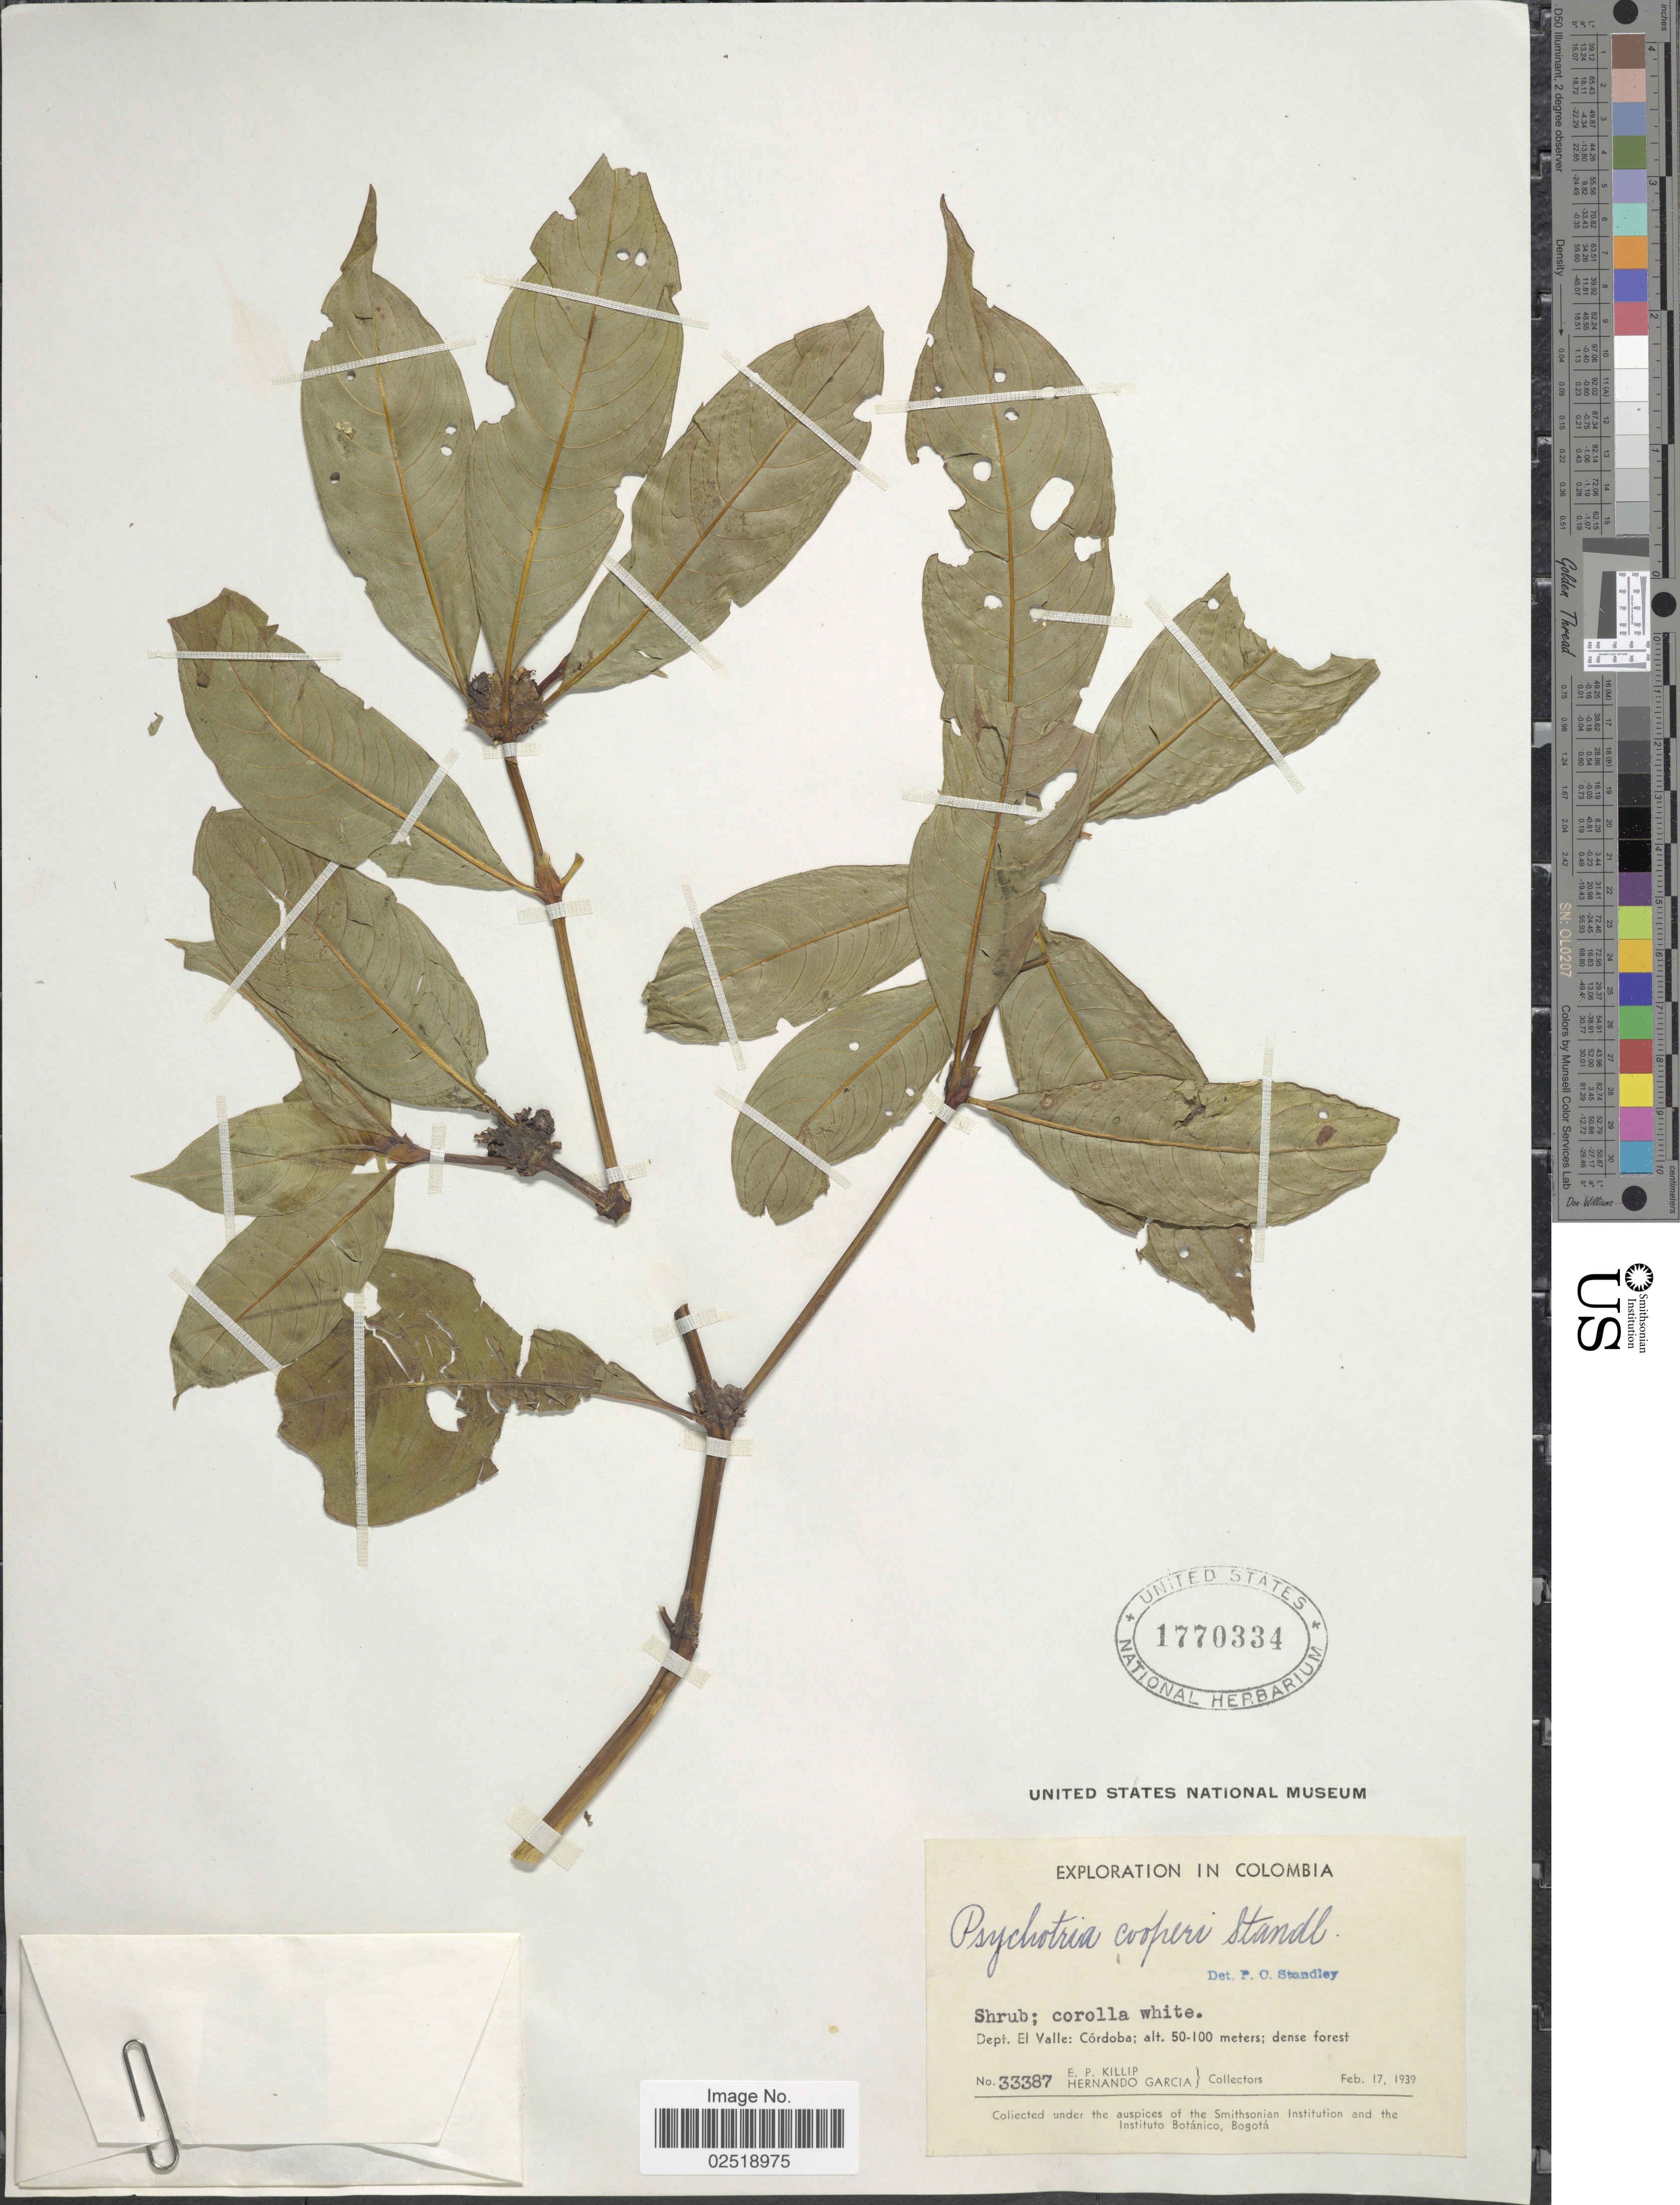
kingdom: Plantae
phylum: Tracheophyta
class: Magnoliopsida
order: Gentianales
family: Rubiaceae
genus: Psychotria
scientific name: Psychotria cooperi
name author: Standl.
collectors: E. P. Killip & H. Garcia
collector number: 33387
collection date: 1939-02-17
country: Colombia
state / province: Valle del Cauca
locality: Dept. El Valle: Córdoba; dense forest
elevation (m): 50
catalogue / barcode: US 1770334